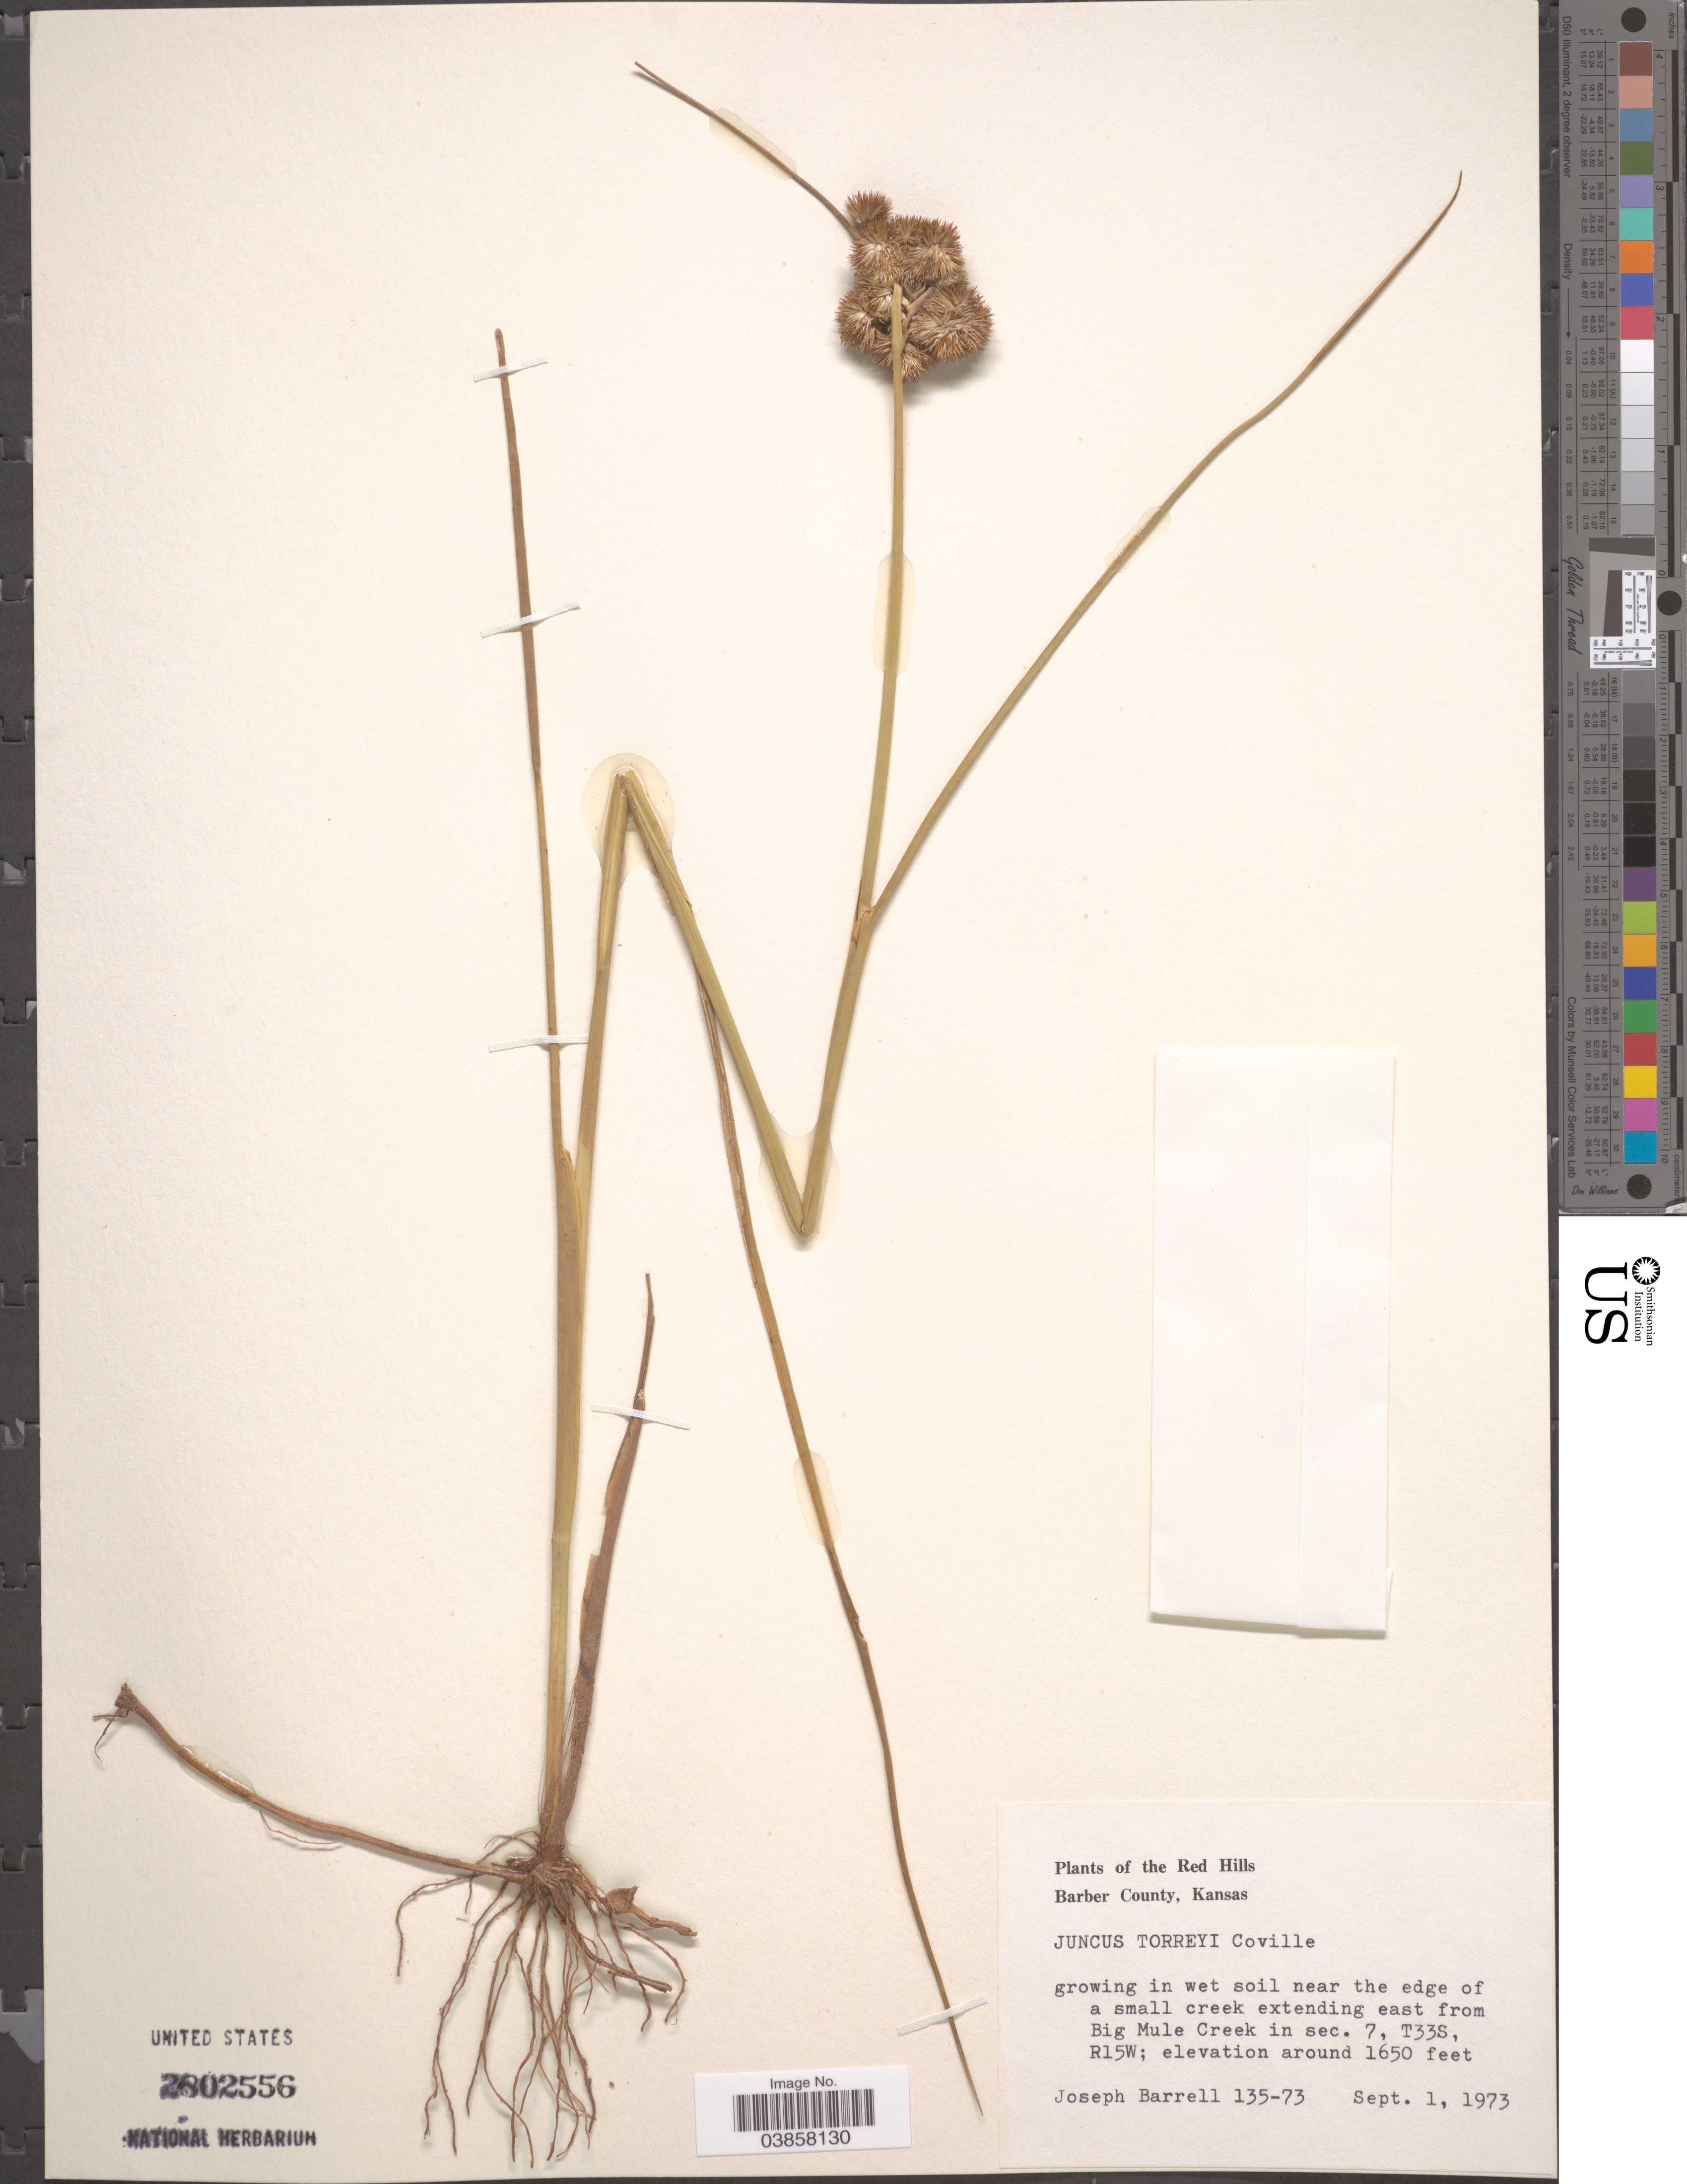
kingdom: Plantae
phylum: Tracheophyta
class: Liliopsida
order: Poales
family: Juncaceae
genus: Juncus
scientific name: Juncus torreyi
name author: Coville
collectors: J. Barrell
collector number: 135-73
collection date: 1973-09-01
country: United States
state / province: Kansas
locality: The Red Hills. Barber County. Near the edge of a small creek extending east from Big Mule Creek in sec. 7, T33S, R15W.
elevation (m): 503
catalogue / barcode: US 2802556